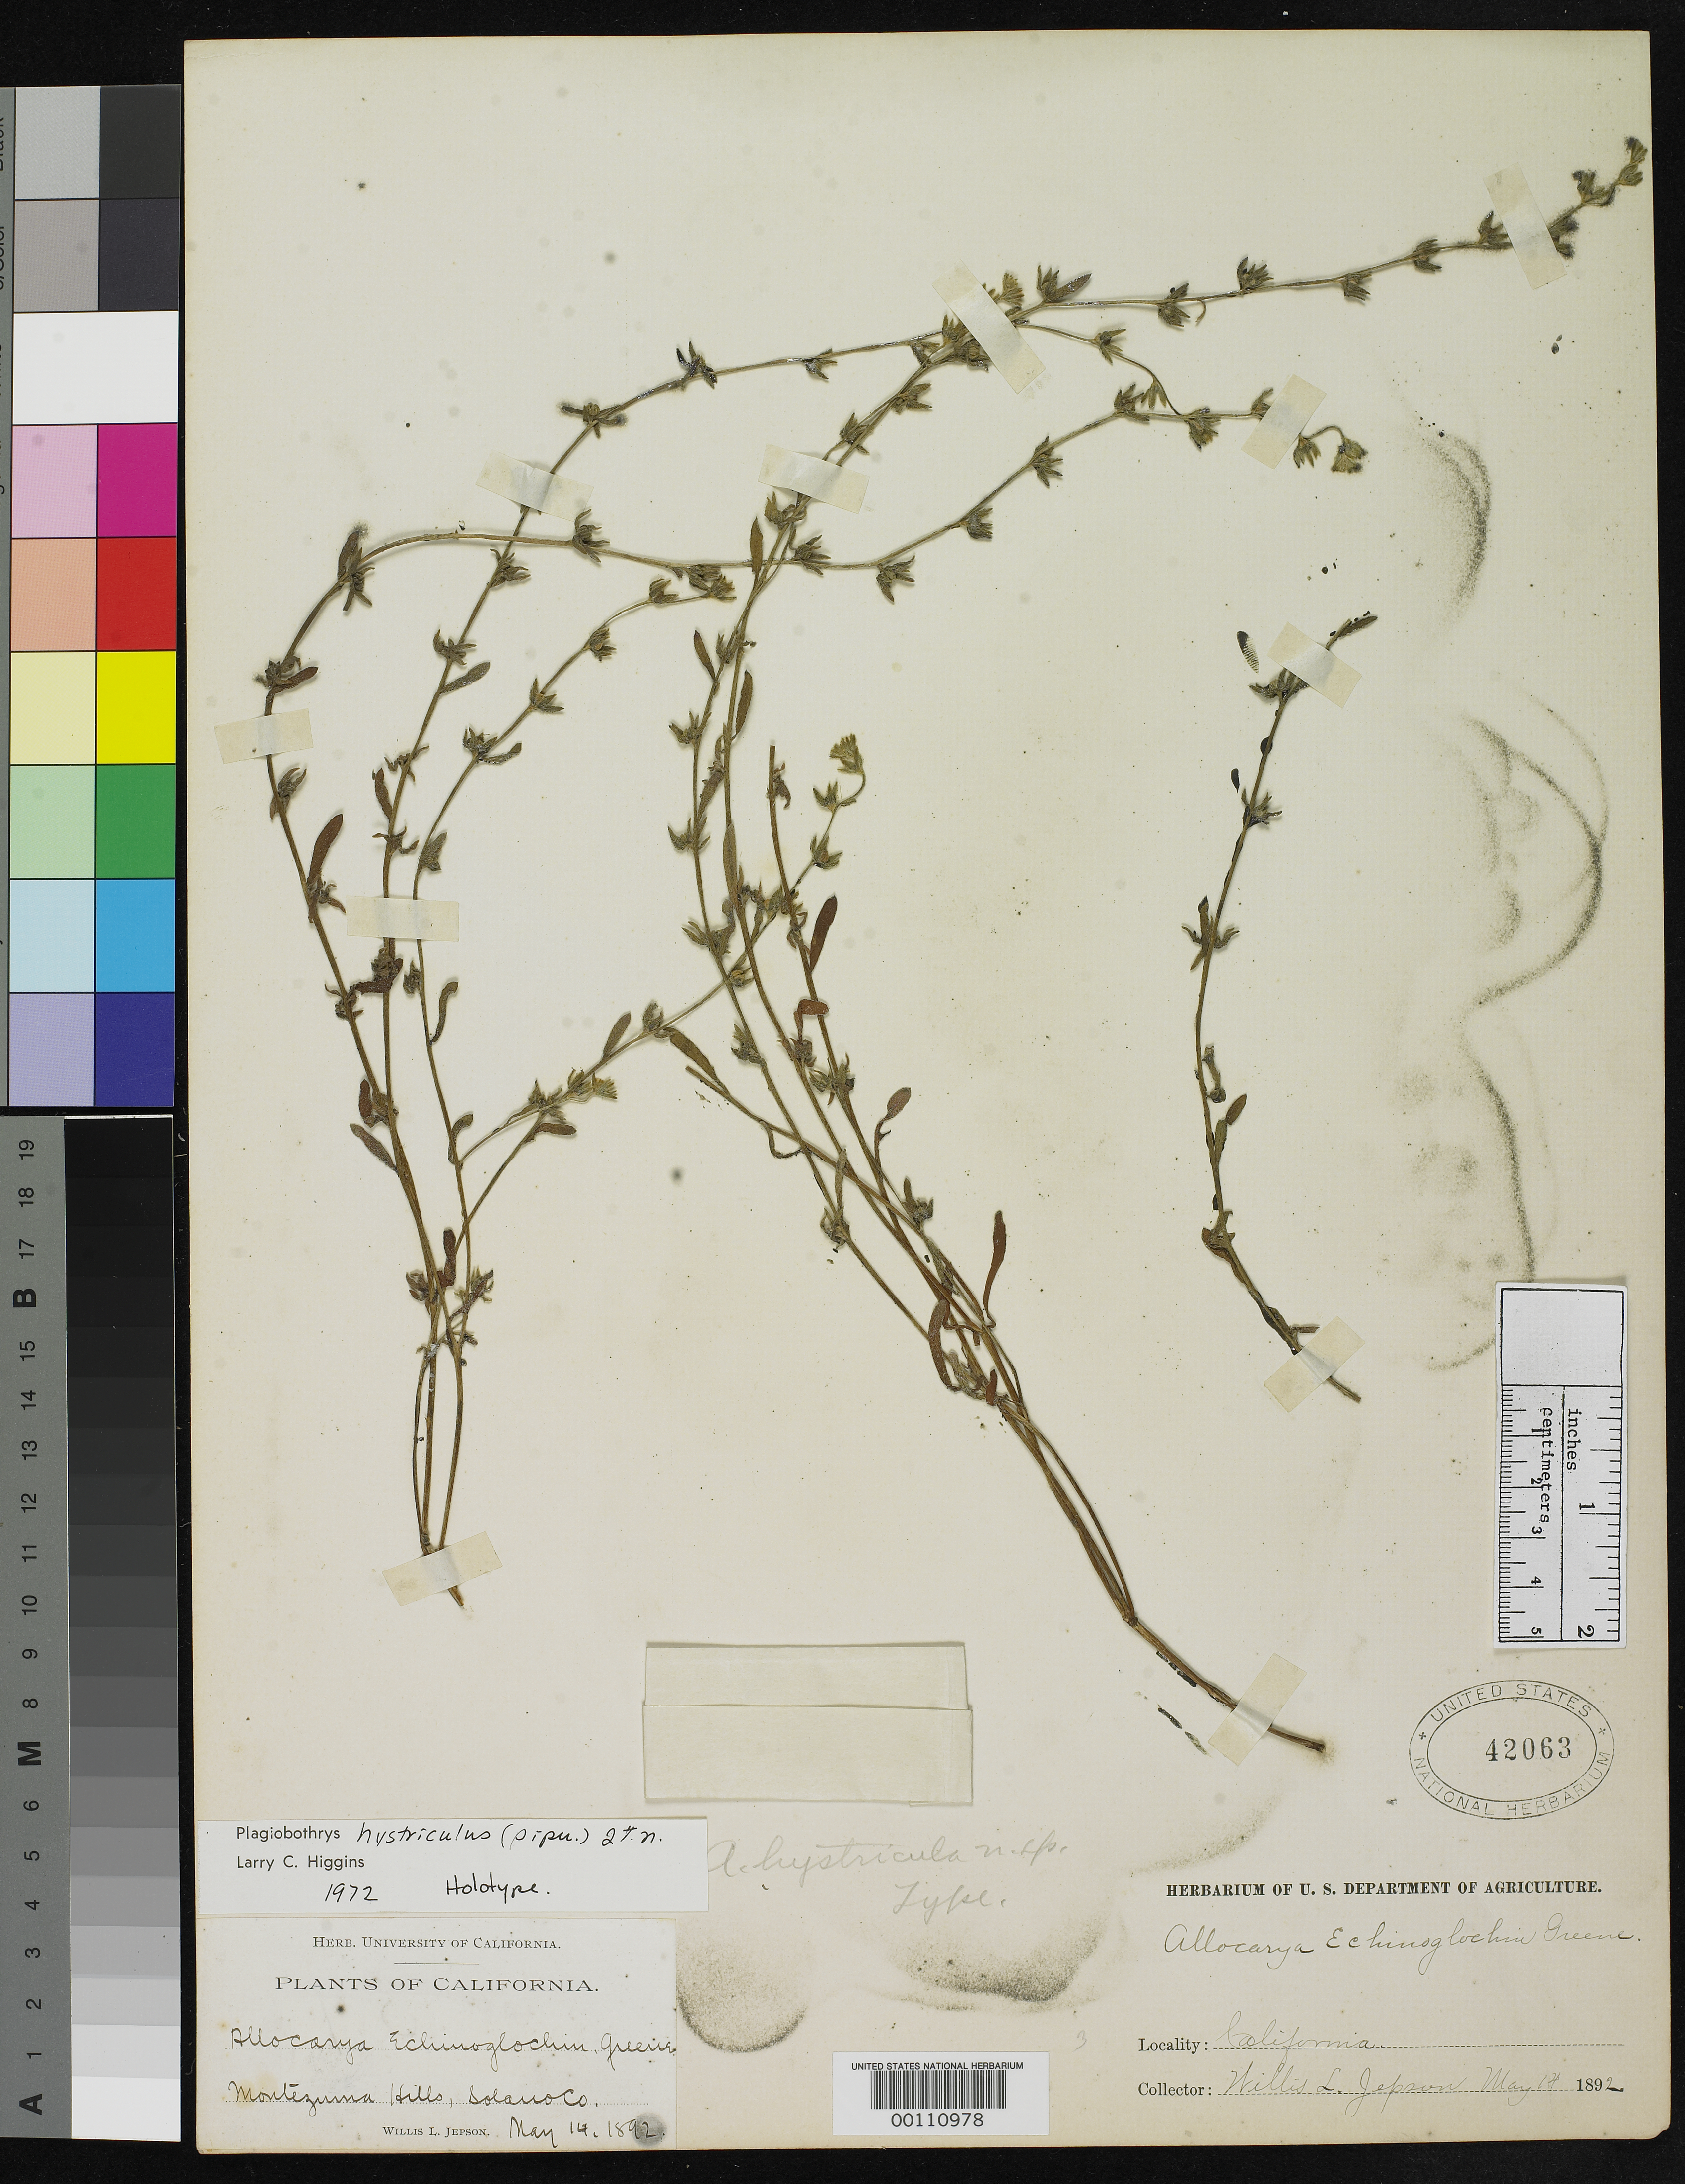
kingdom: Plantae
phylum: Tracheophyta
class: Magnoliopsida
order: Boraginales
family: Boraginaceae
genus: Allocarya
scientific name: Allocarya hystricula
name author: Piper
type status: Holotype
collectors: W. L. Jepson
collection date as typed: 14 May 1892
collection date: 1892-05-14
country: United States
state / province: California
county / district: Solano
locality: Montezuma Hills.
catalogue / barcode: US 42063